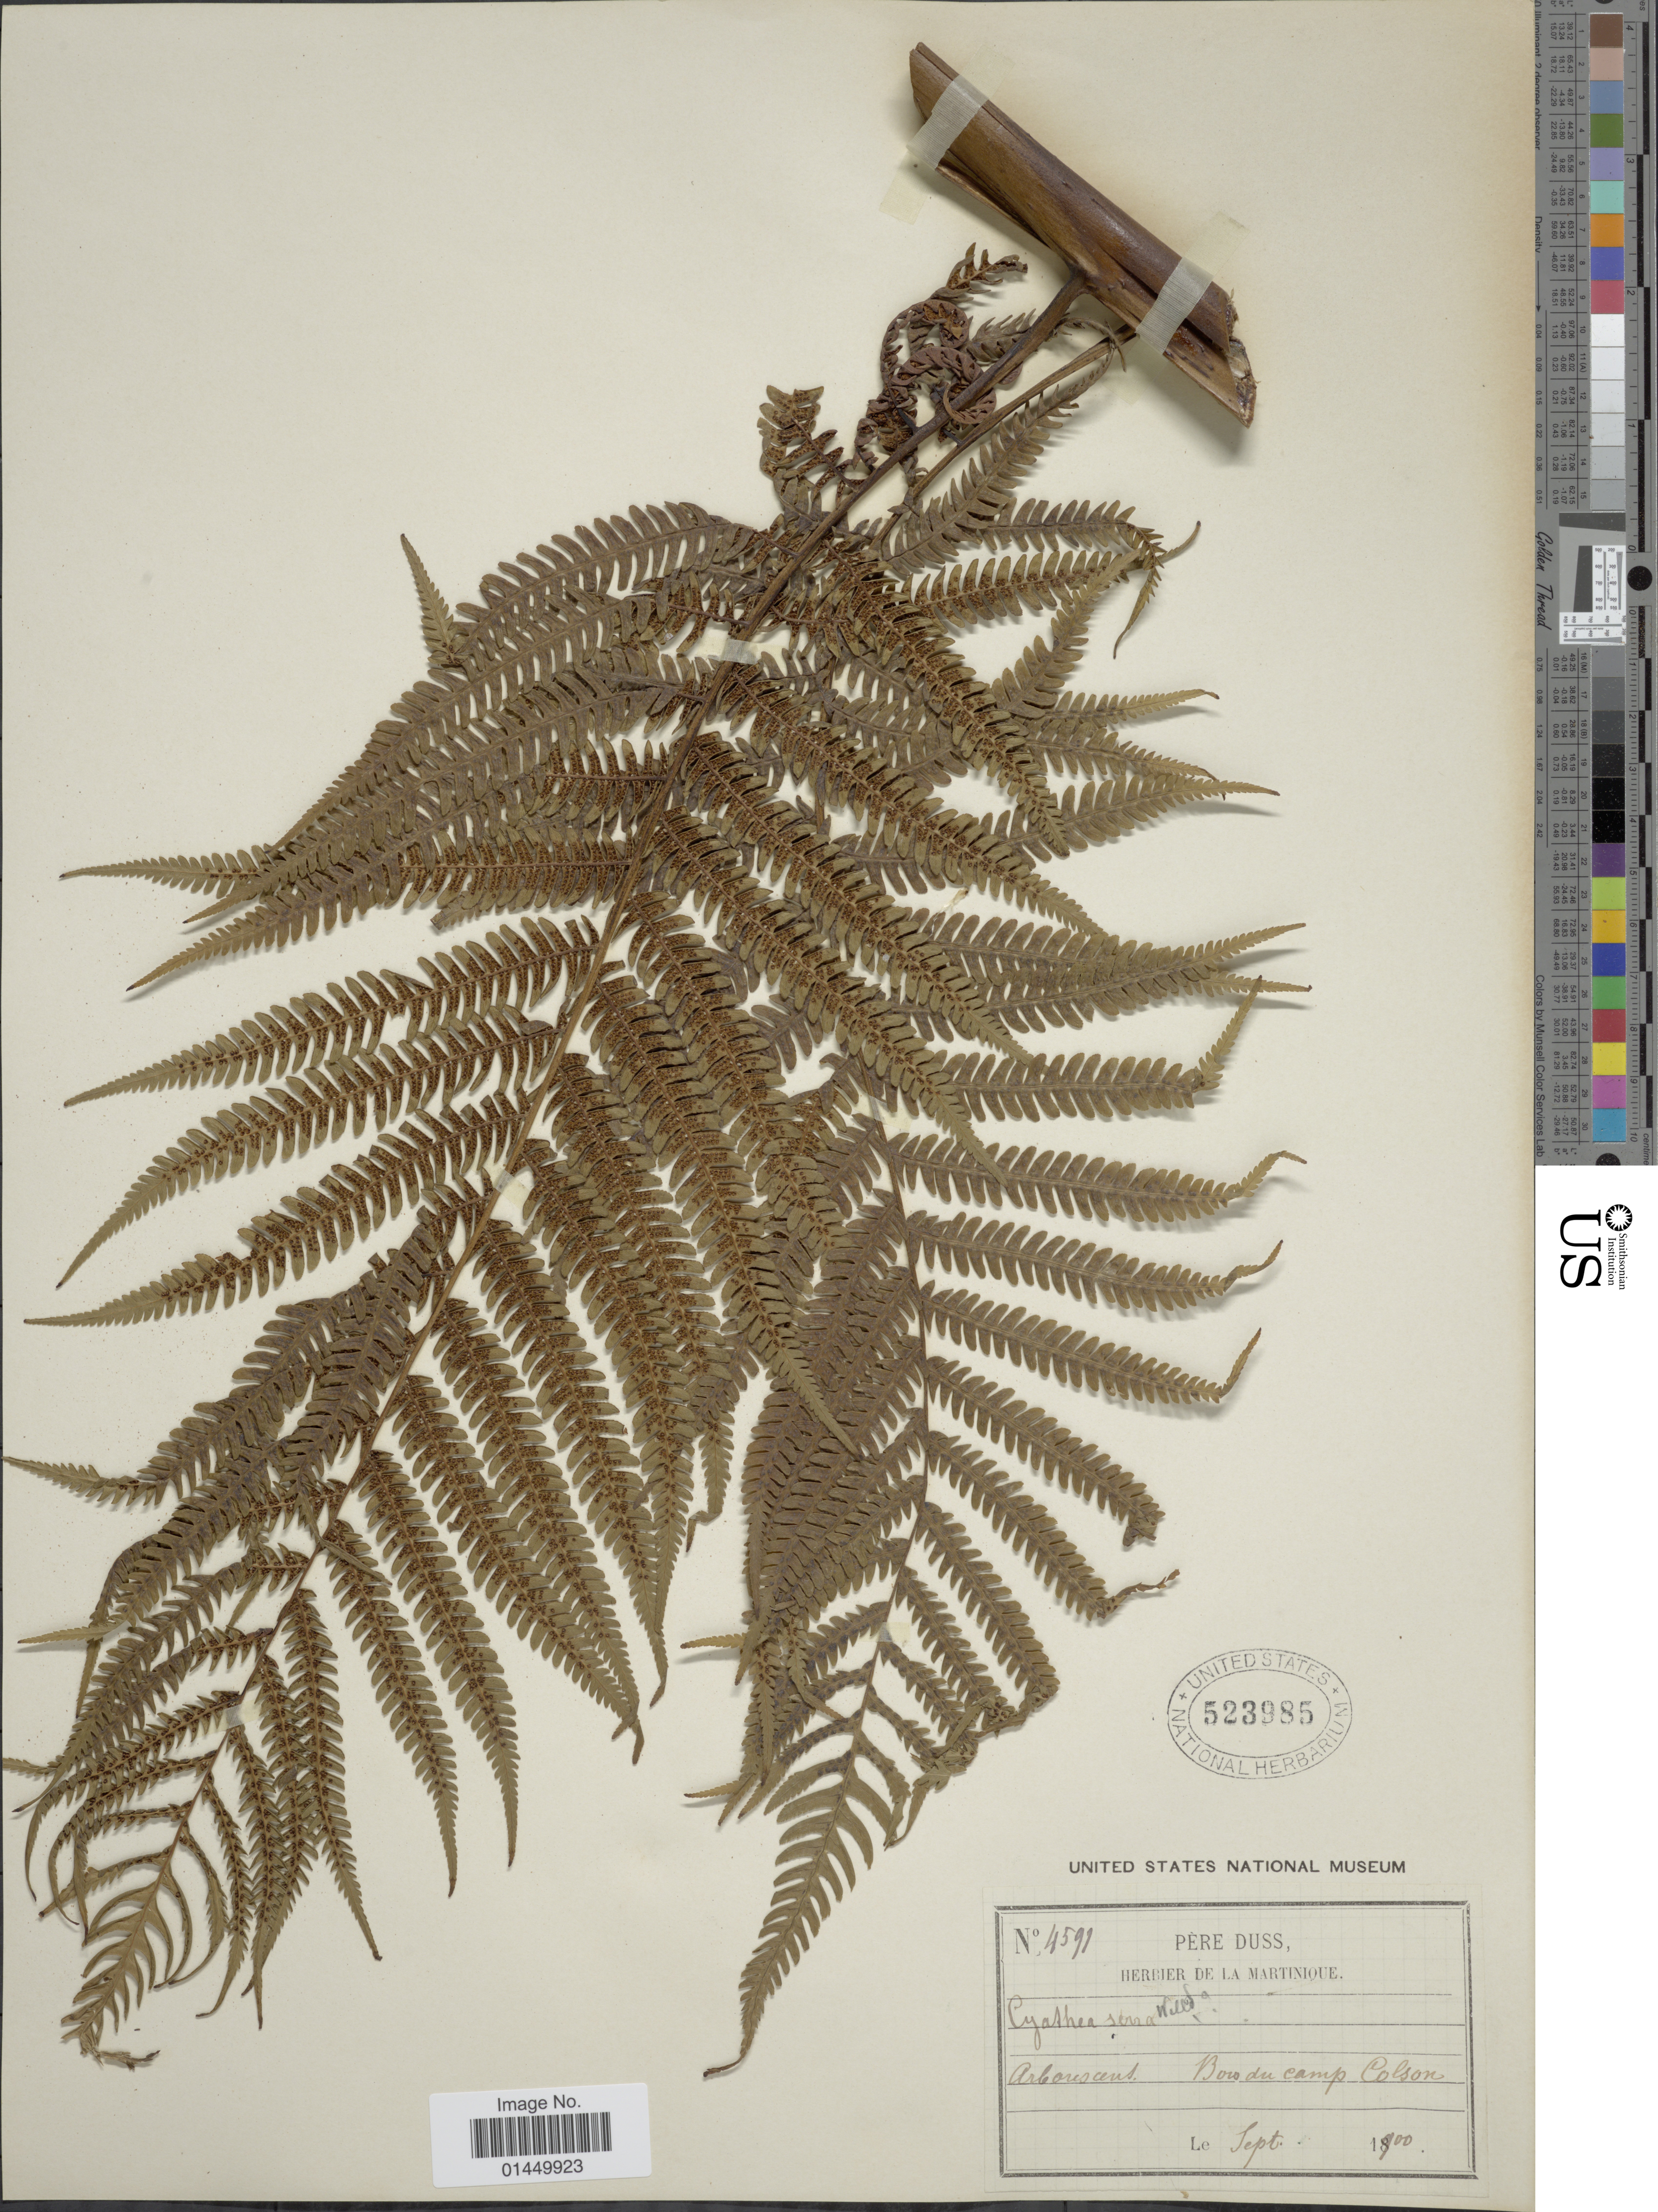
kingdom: Plantae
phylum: Tracheophyta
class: Polypodiopsida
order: Cyatheales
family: Cyatheaceae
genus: Cyathea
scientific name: Cyathea arborea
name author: (L.) Sm.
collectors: Père Duss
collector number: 4599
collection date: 1900-09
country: Martinique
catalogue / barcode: US 523985